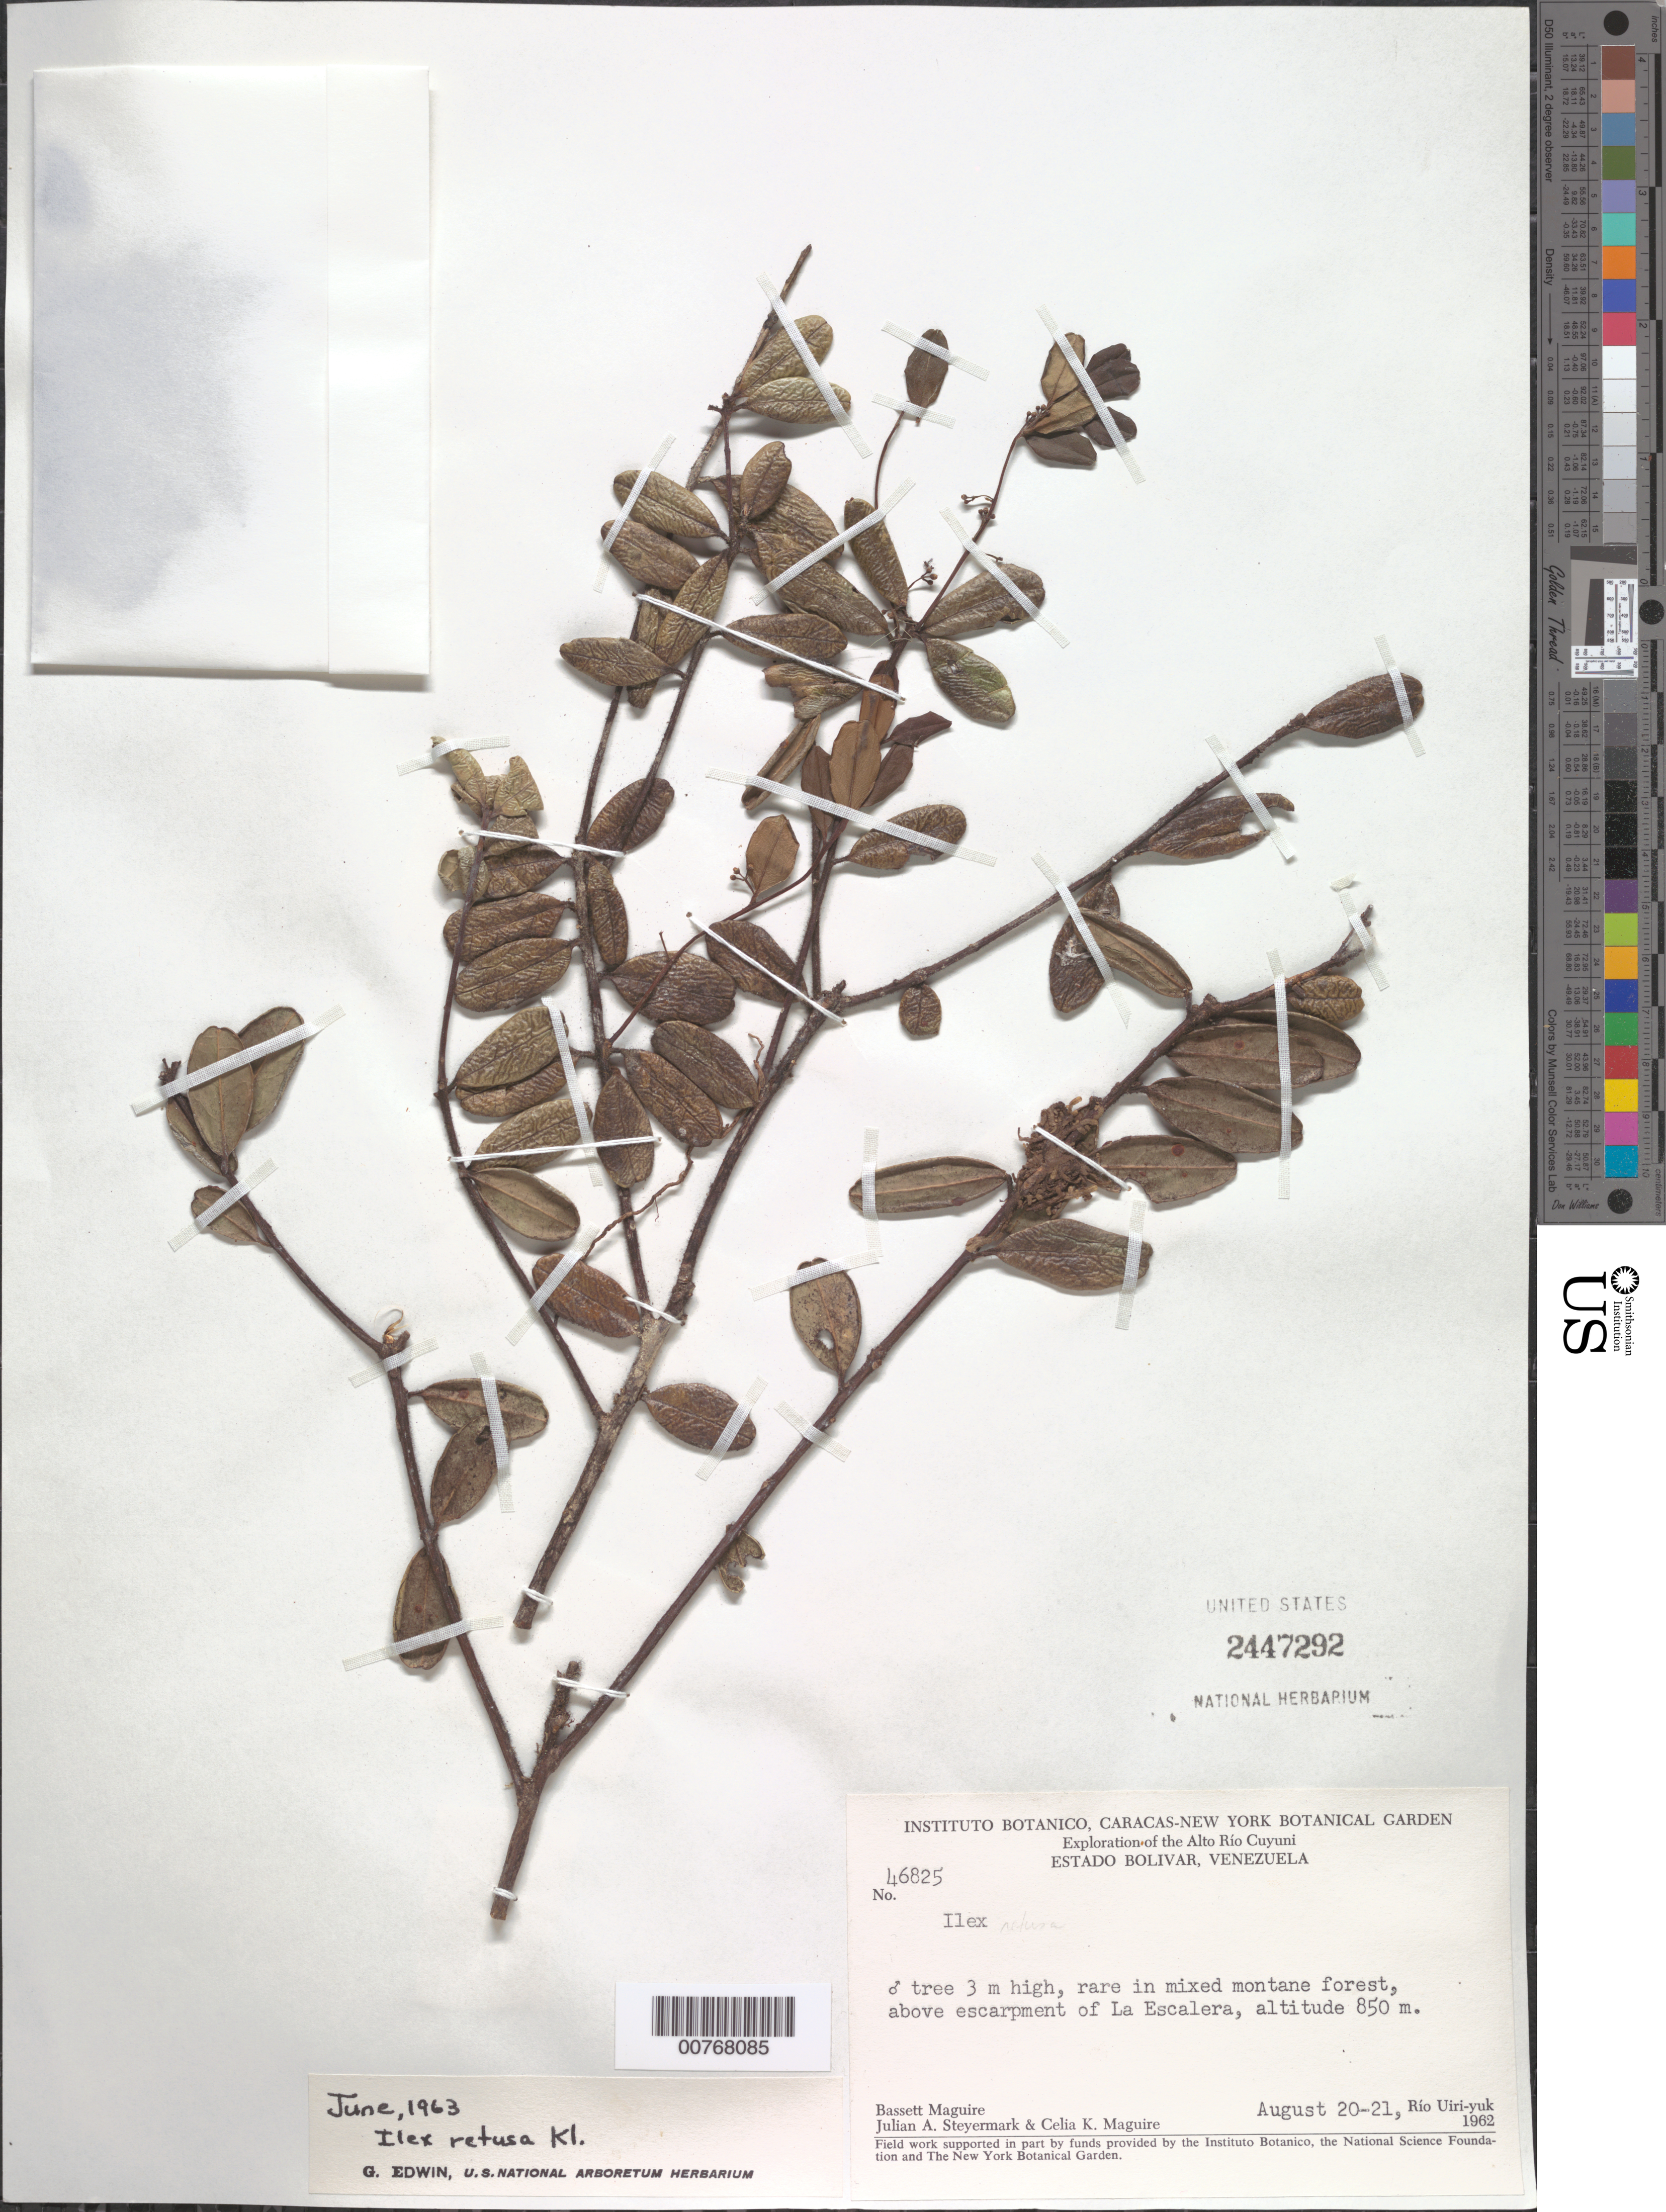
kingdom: Plantae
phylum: Tracheophyta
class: Magnoliopsida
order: Aquifoliales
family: Aquifoliaceae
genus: Ilex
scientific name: Ilex retusa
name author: Klotzsch ex Reissek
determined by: Edwin, G.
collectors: B. Maguire, C. K. Maguire & J. Steyermark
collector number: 46825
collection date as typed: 20-Aug-62 to 21-Aug-62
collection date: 1962-08-20/1962-08-21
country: Venezuela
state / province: Bolívar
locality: Alto Río Cuyuni, Río Uiri-yuk, above escarpment of La Escalera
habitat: Mixed montane forest, above escarpment of La Escalera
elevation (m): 850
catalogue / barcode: US 2447292